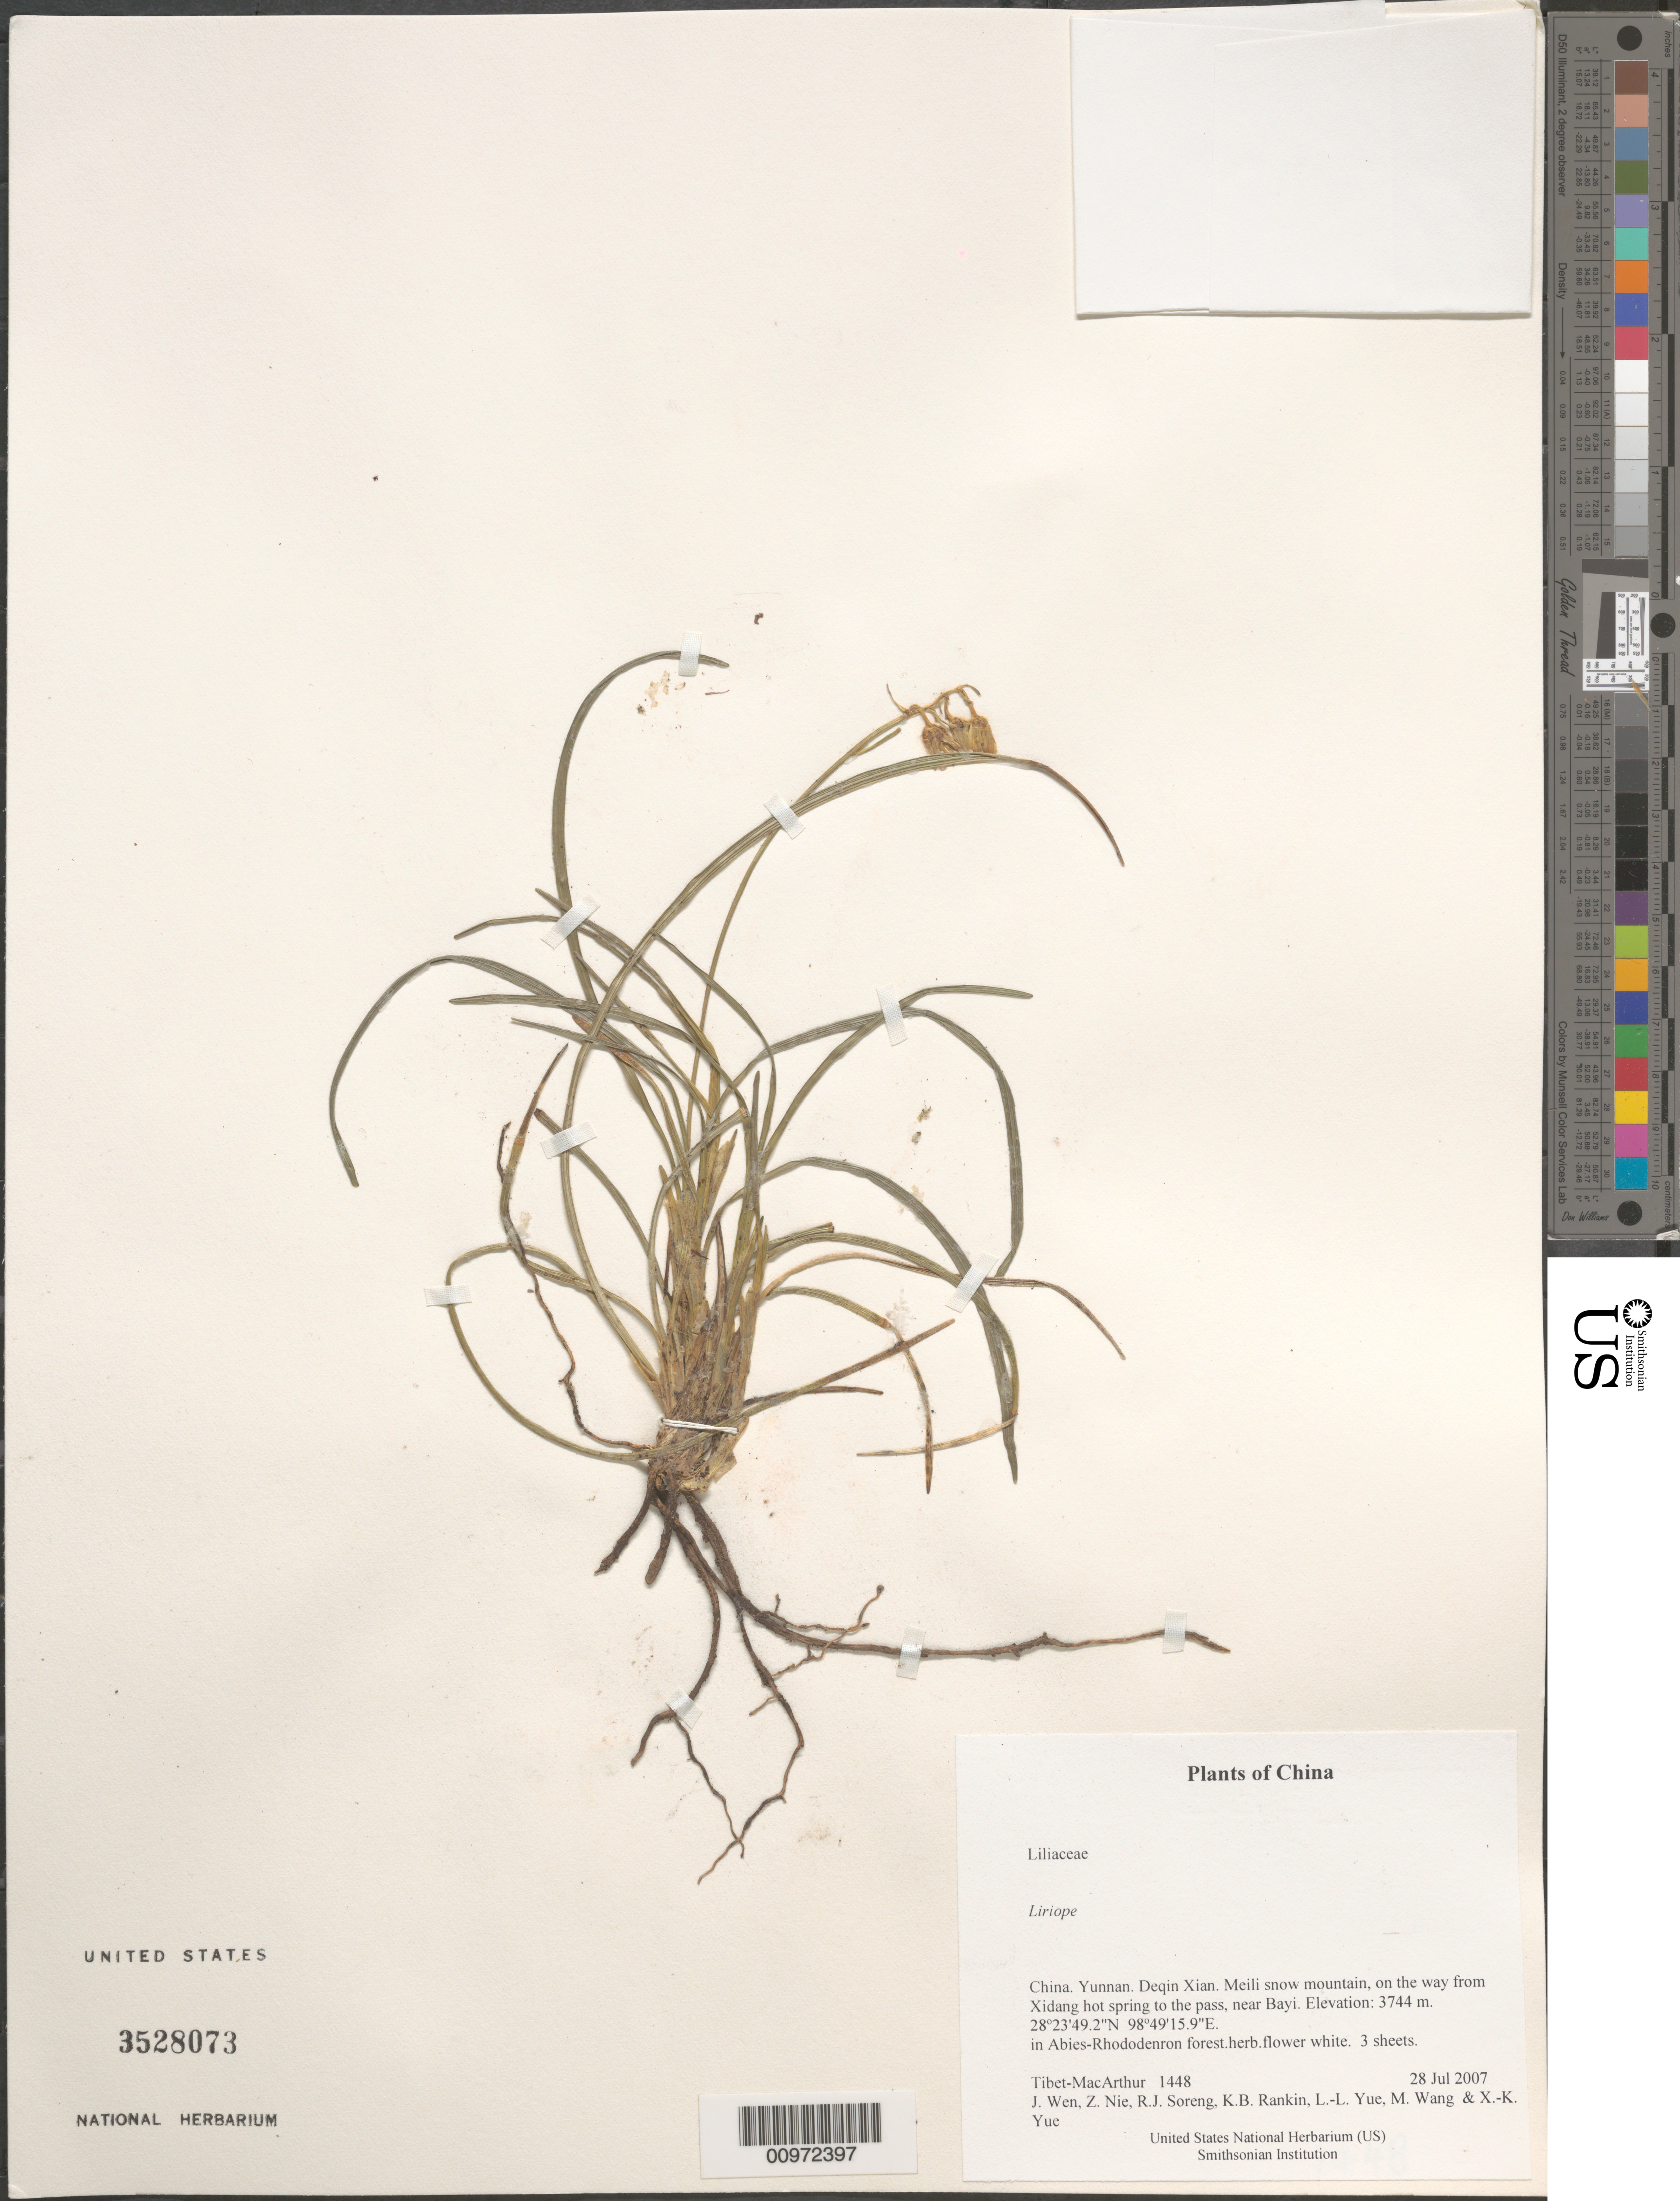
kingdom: Plantae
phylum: Tracheophyta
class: Liliopsida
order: Asparagales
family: Asparagaceae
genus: Liriope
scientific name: Liriope sp.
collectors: Tibet-MacArthur, J. Wen, Z. Nie, R. J. Soreng, K. Rankin, L. Yue, M. Wang & X. Yue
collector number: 1448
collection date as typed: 28 Jul 2007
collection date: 2007-07-28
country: China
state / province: Yunnan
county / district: Deqin Xian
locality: Meili snow mountain, on the way from Xidang hot spring to the pass, near Bayi.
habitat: In Abies-Rhododenron forest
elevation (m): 3744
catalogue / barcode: US 3528073